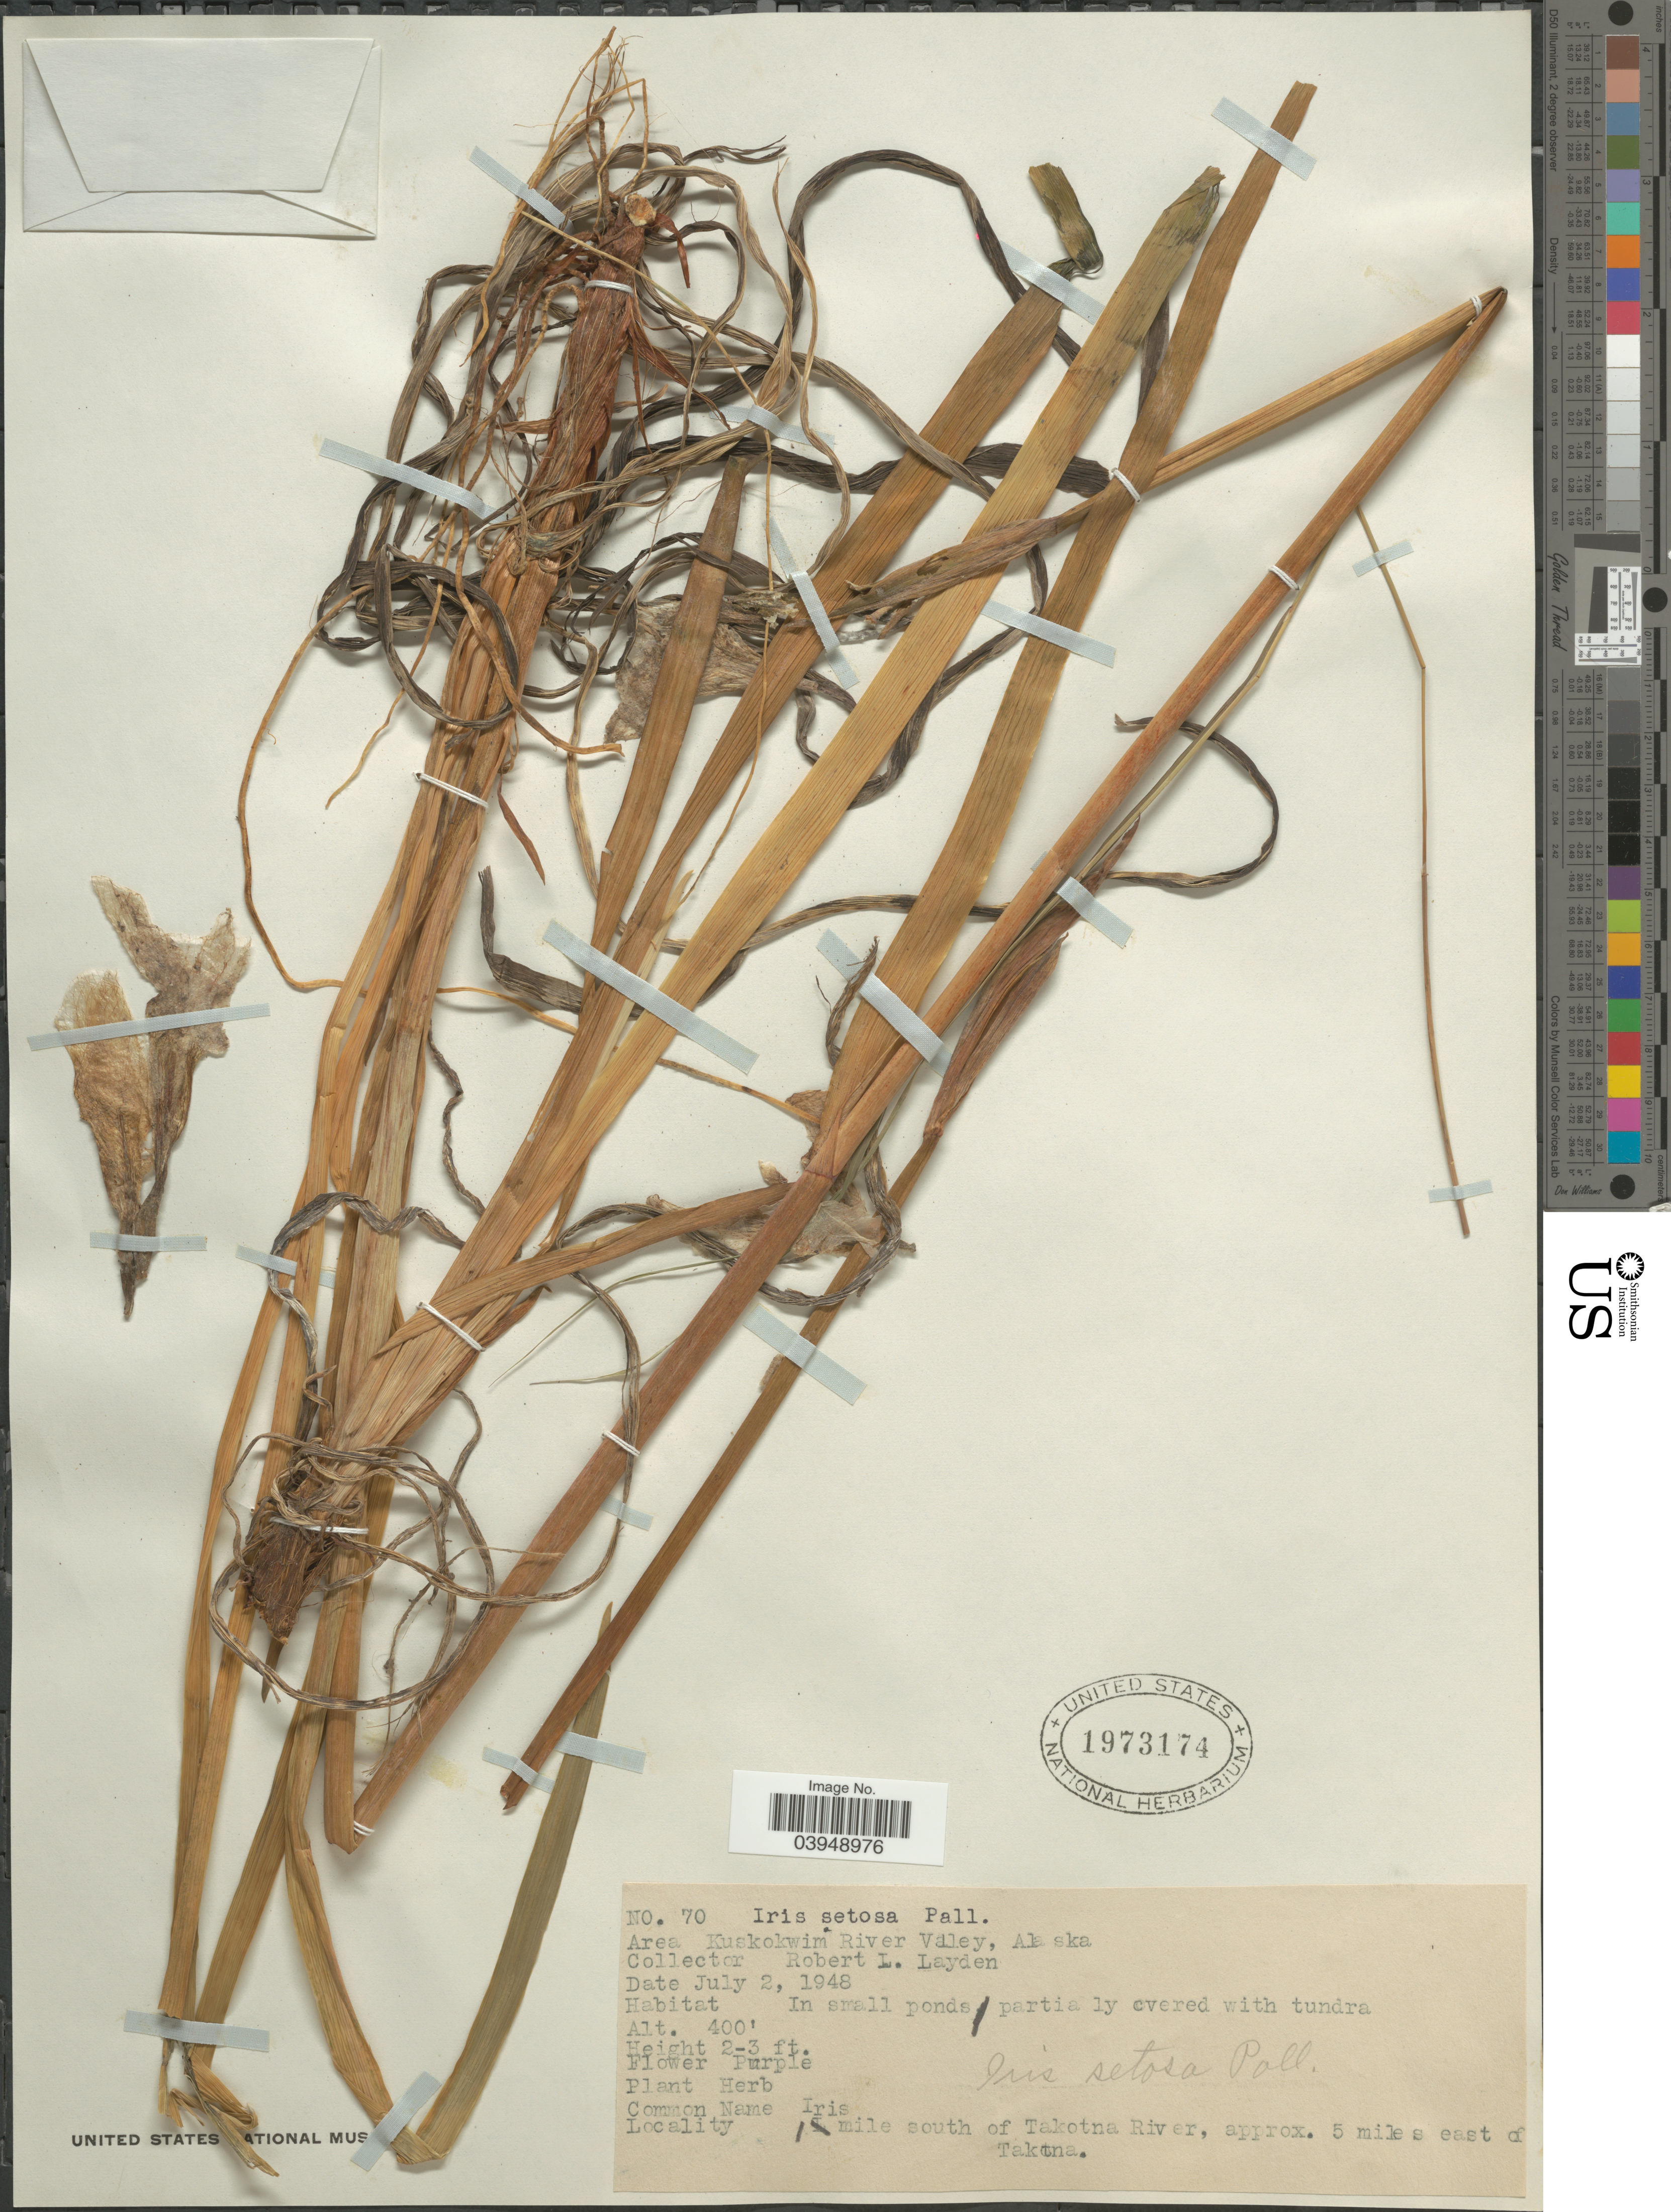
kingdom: Plantae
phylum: Tracheophyta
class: Liliopsida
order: Asparagales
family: Iridaceae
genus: Iris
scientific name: Iris setosa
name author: Pall. ex Link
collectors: R. Layden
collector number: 70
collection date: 1948-07-02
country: United States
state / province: Alaska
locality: Area Kuskokwim River Valley. 1 mile south of Takotna River, approx. 5 miles east of Takotna.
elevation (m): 122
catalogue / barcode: US 1973174